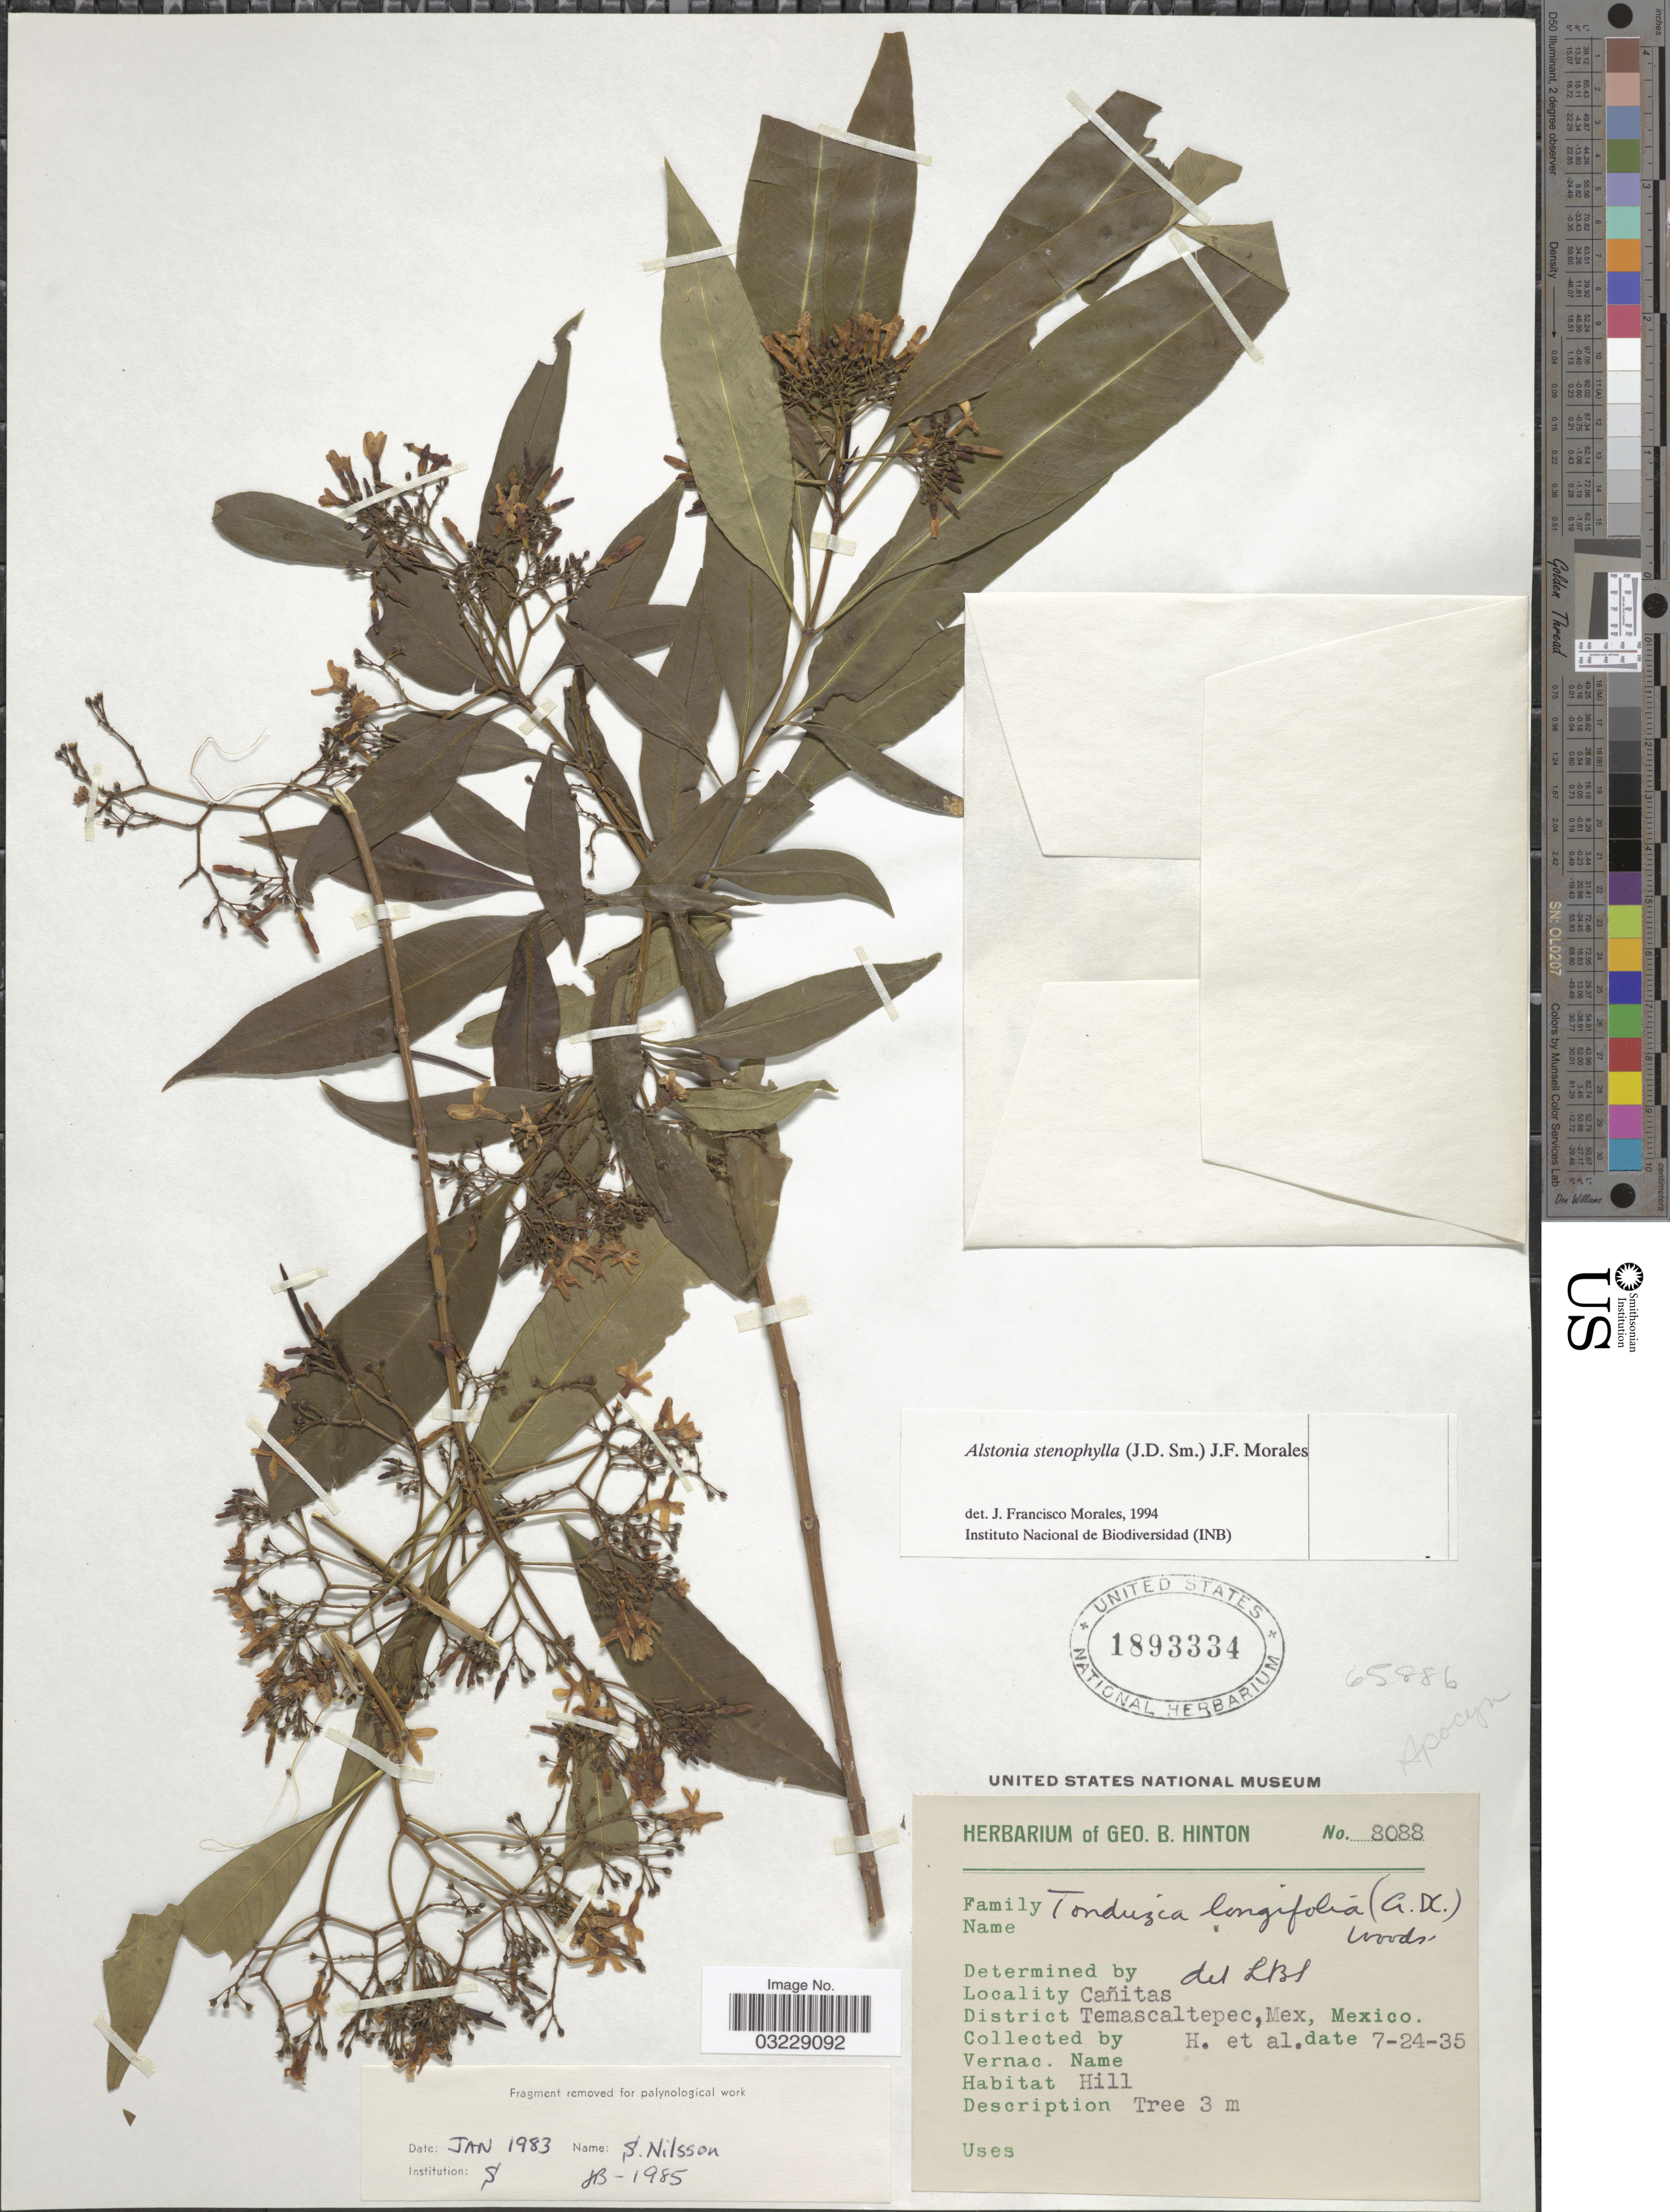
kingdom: Plantae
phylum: Tracheophyta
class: Magnoliopsida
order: Gentianales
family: Apocynaceae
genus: Alstonia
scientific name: Alstonia stenophylla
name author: Guillaumin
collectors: G. B. Hinton & et al.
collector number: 8088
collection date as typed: Transcribed d/m/y: 24/7/35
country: Mexico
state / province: México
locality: Cañitas. District Temascaltepec, Mex.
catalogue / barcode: US 1893334